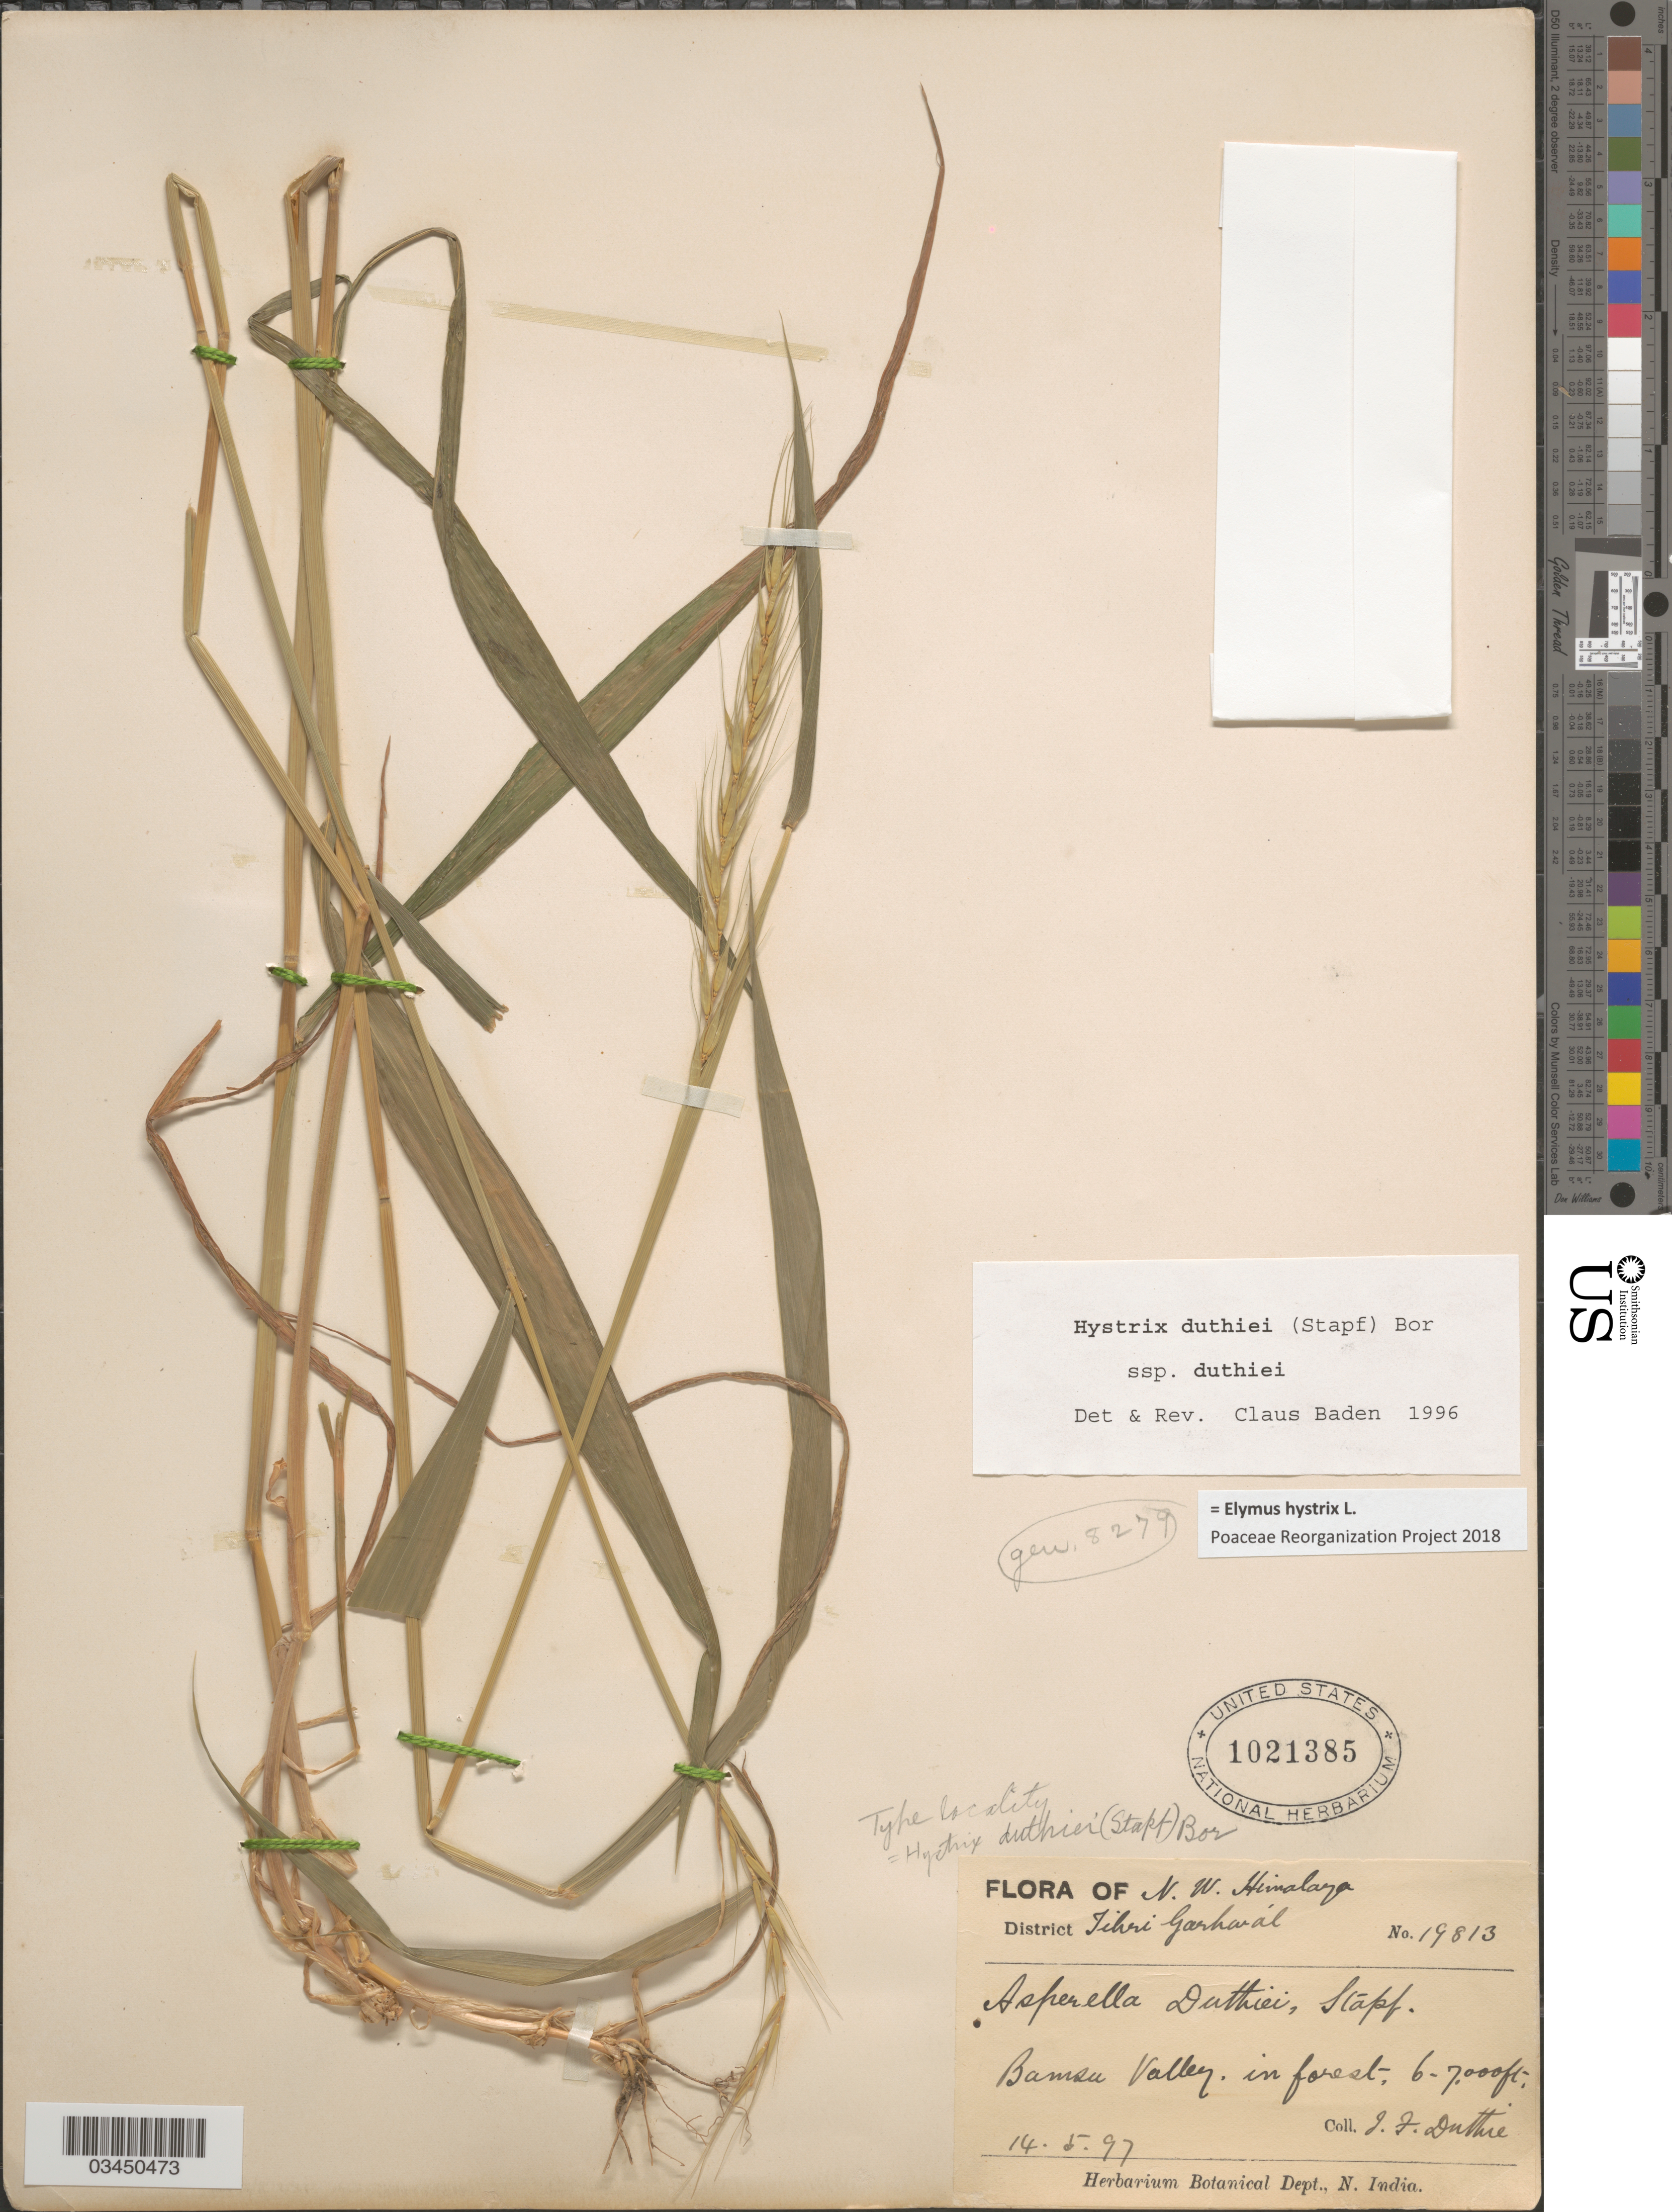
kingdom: Plantae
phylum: Tracheophyta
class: Liliopsida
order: Poales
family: Poaceae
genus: Elymus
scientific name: Elymus hystrix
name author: L.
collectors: J. F. Duthie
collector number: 19813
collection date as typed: Transcribed d/m/y: 14/5/97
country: India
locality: N.W. Himalaya. District Tihri Garhwál. Bamsu Valley, in forest.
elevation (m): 1829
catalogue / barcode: US 1021385